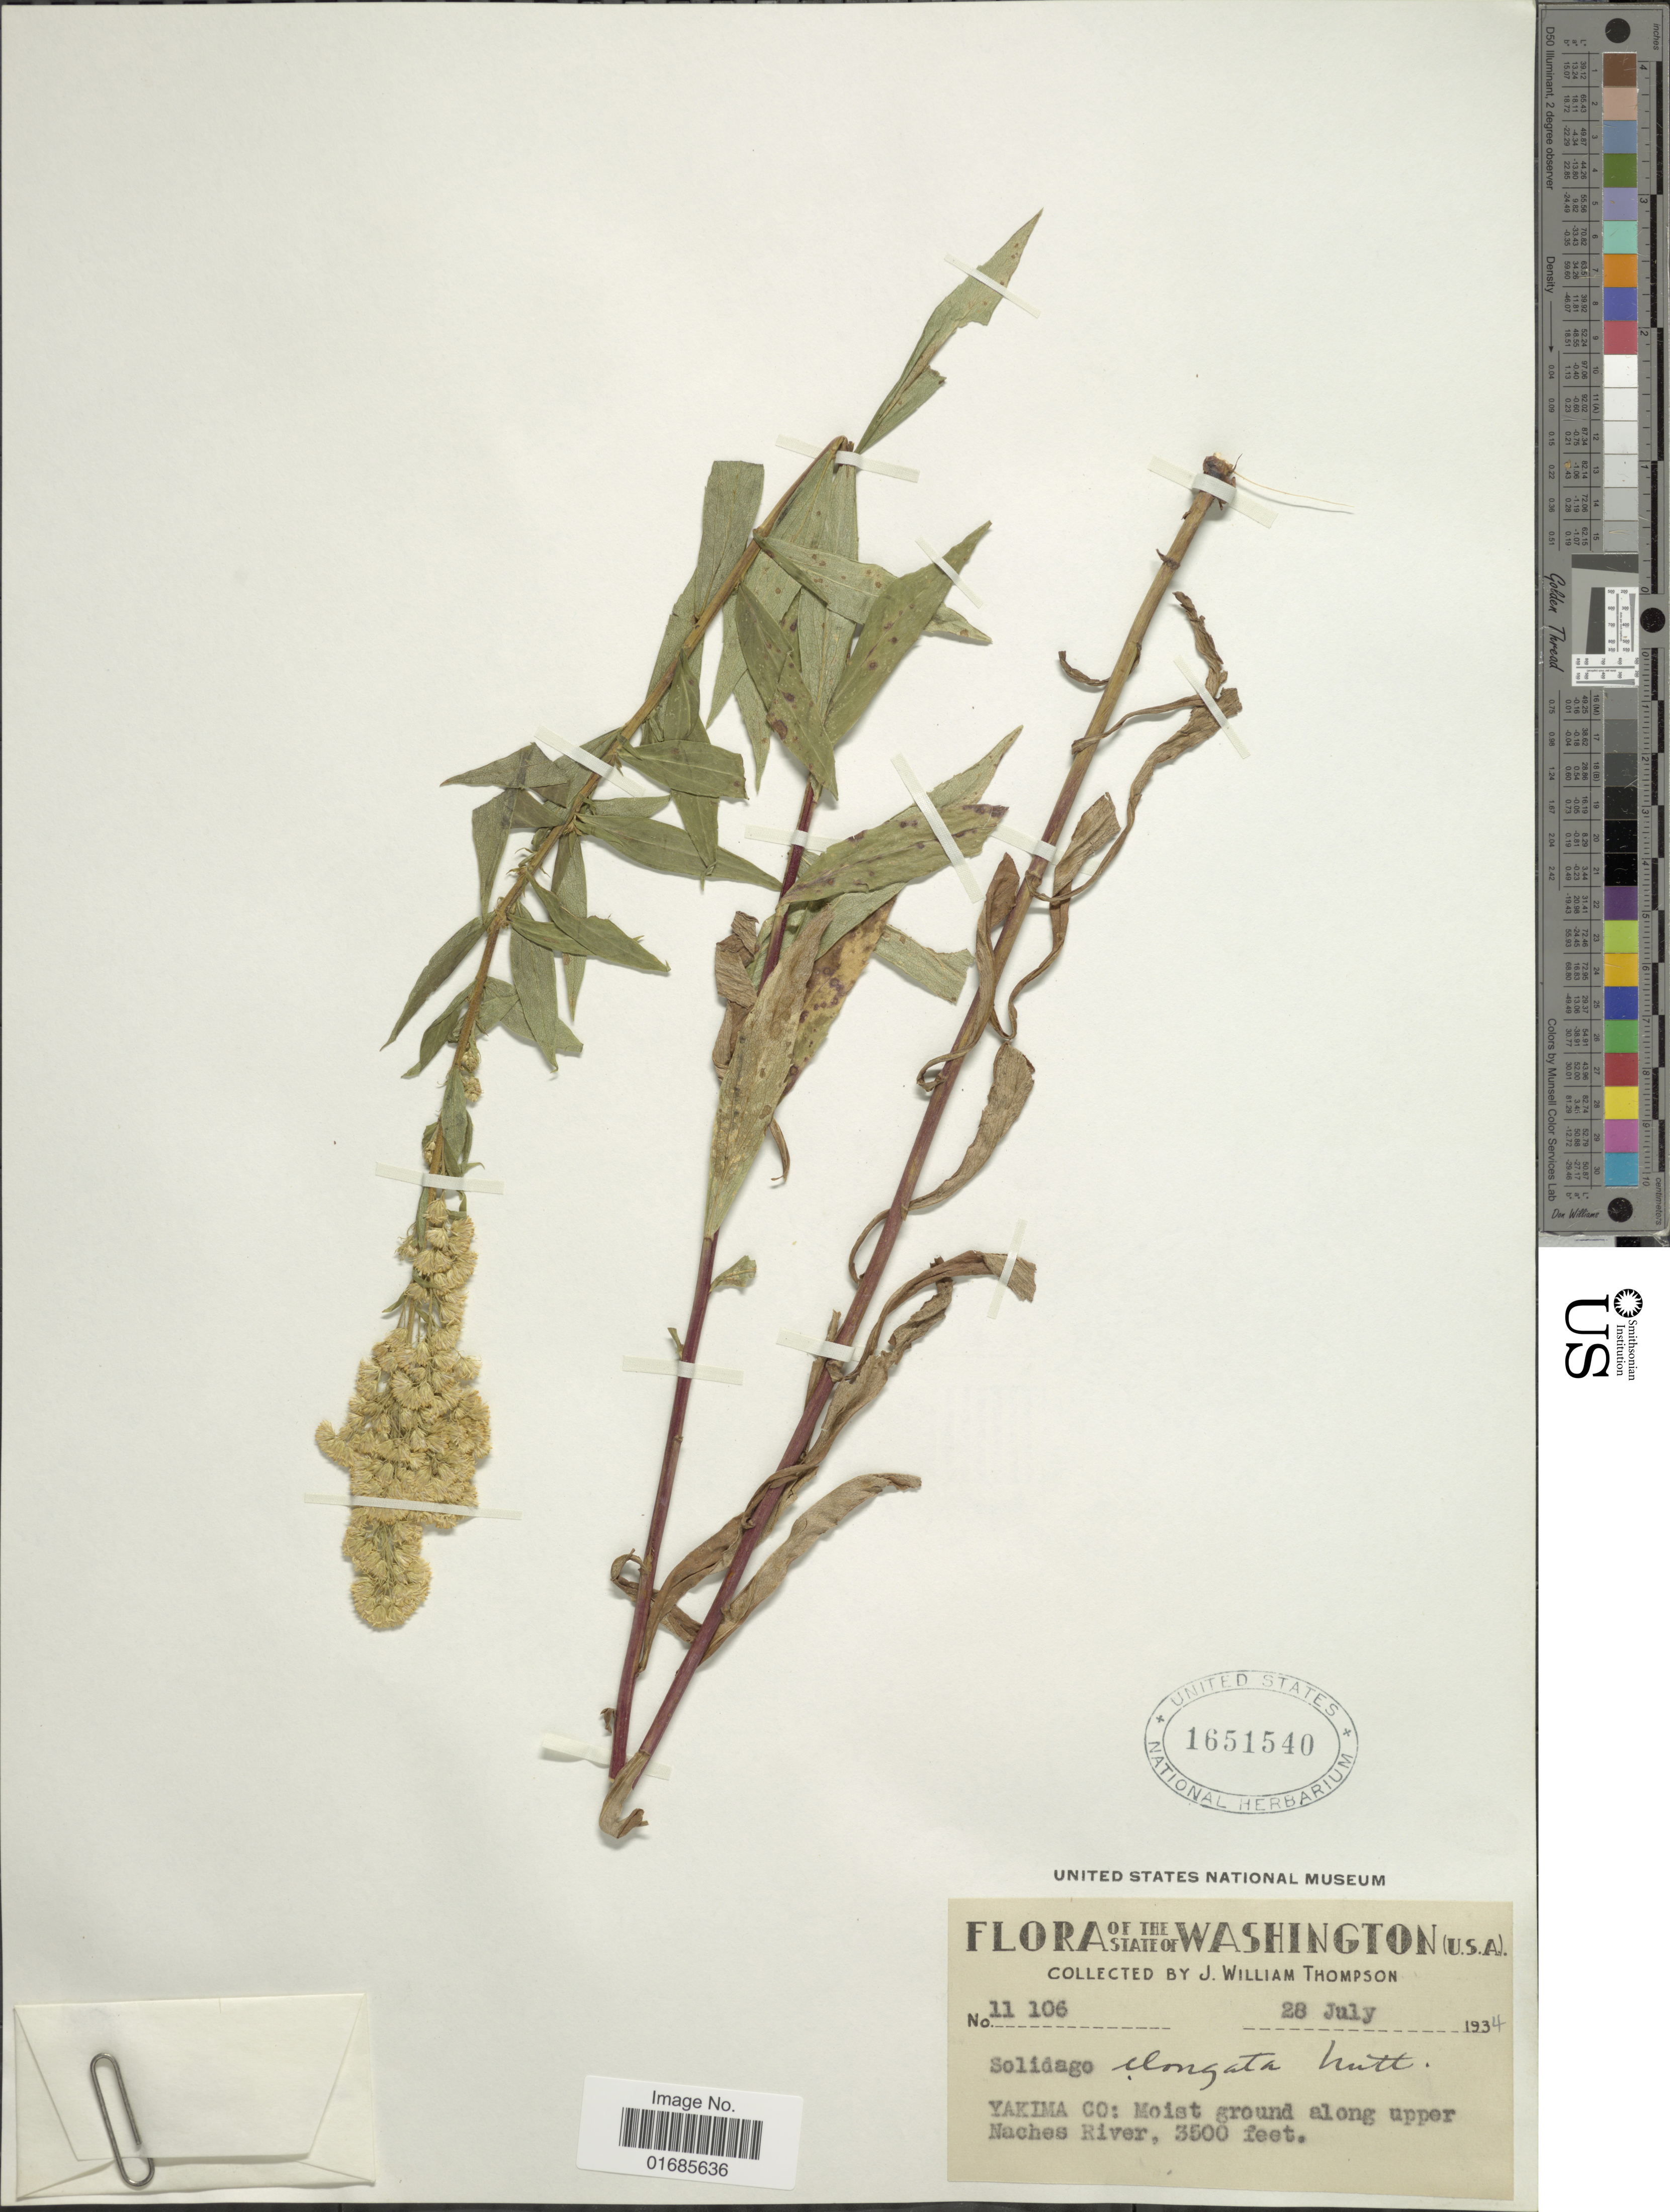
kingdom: Plantae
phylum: Tracheophyta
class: Magnoliopsida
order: Asterales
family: Asteraceae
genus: Solidago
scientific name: Solidago canadensis var. salebrosa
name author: (Piper) M.E. Jones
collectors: J. W. Thompson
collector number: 11106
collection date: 1934-07-28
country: United States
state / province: Washington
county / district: Yakima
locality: Yakima Co., along uper Naches River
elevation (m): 1067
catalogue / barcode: US 1651540